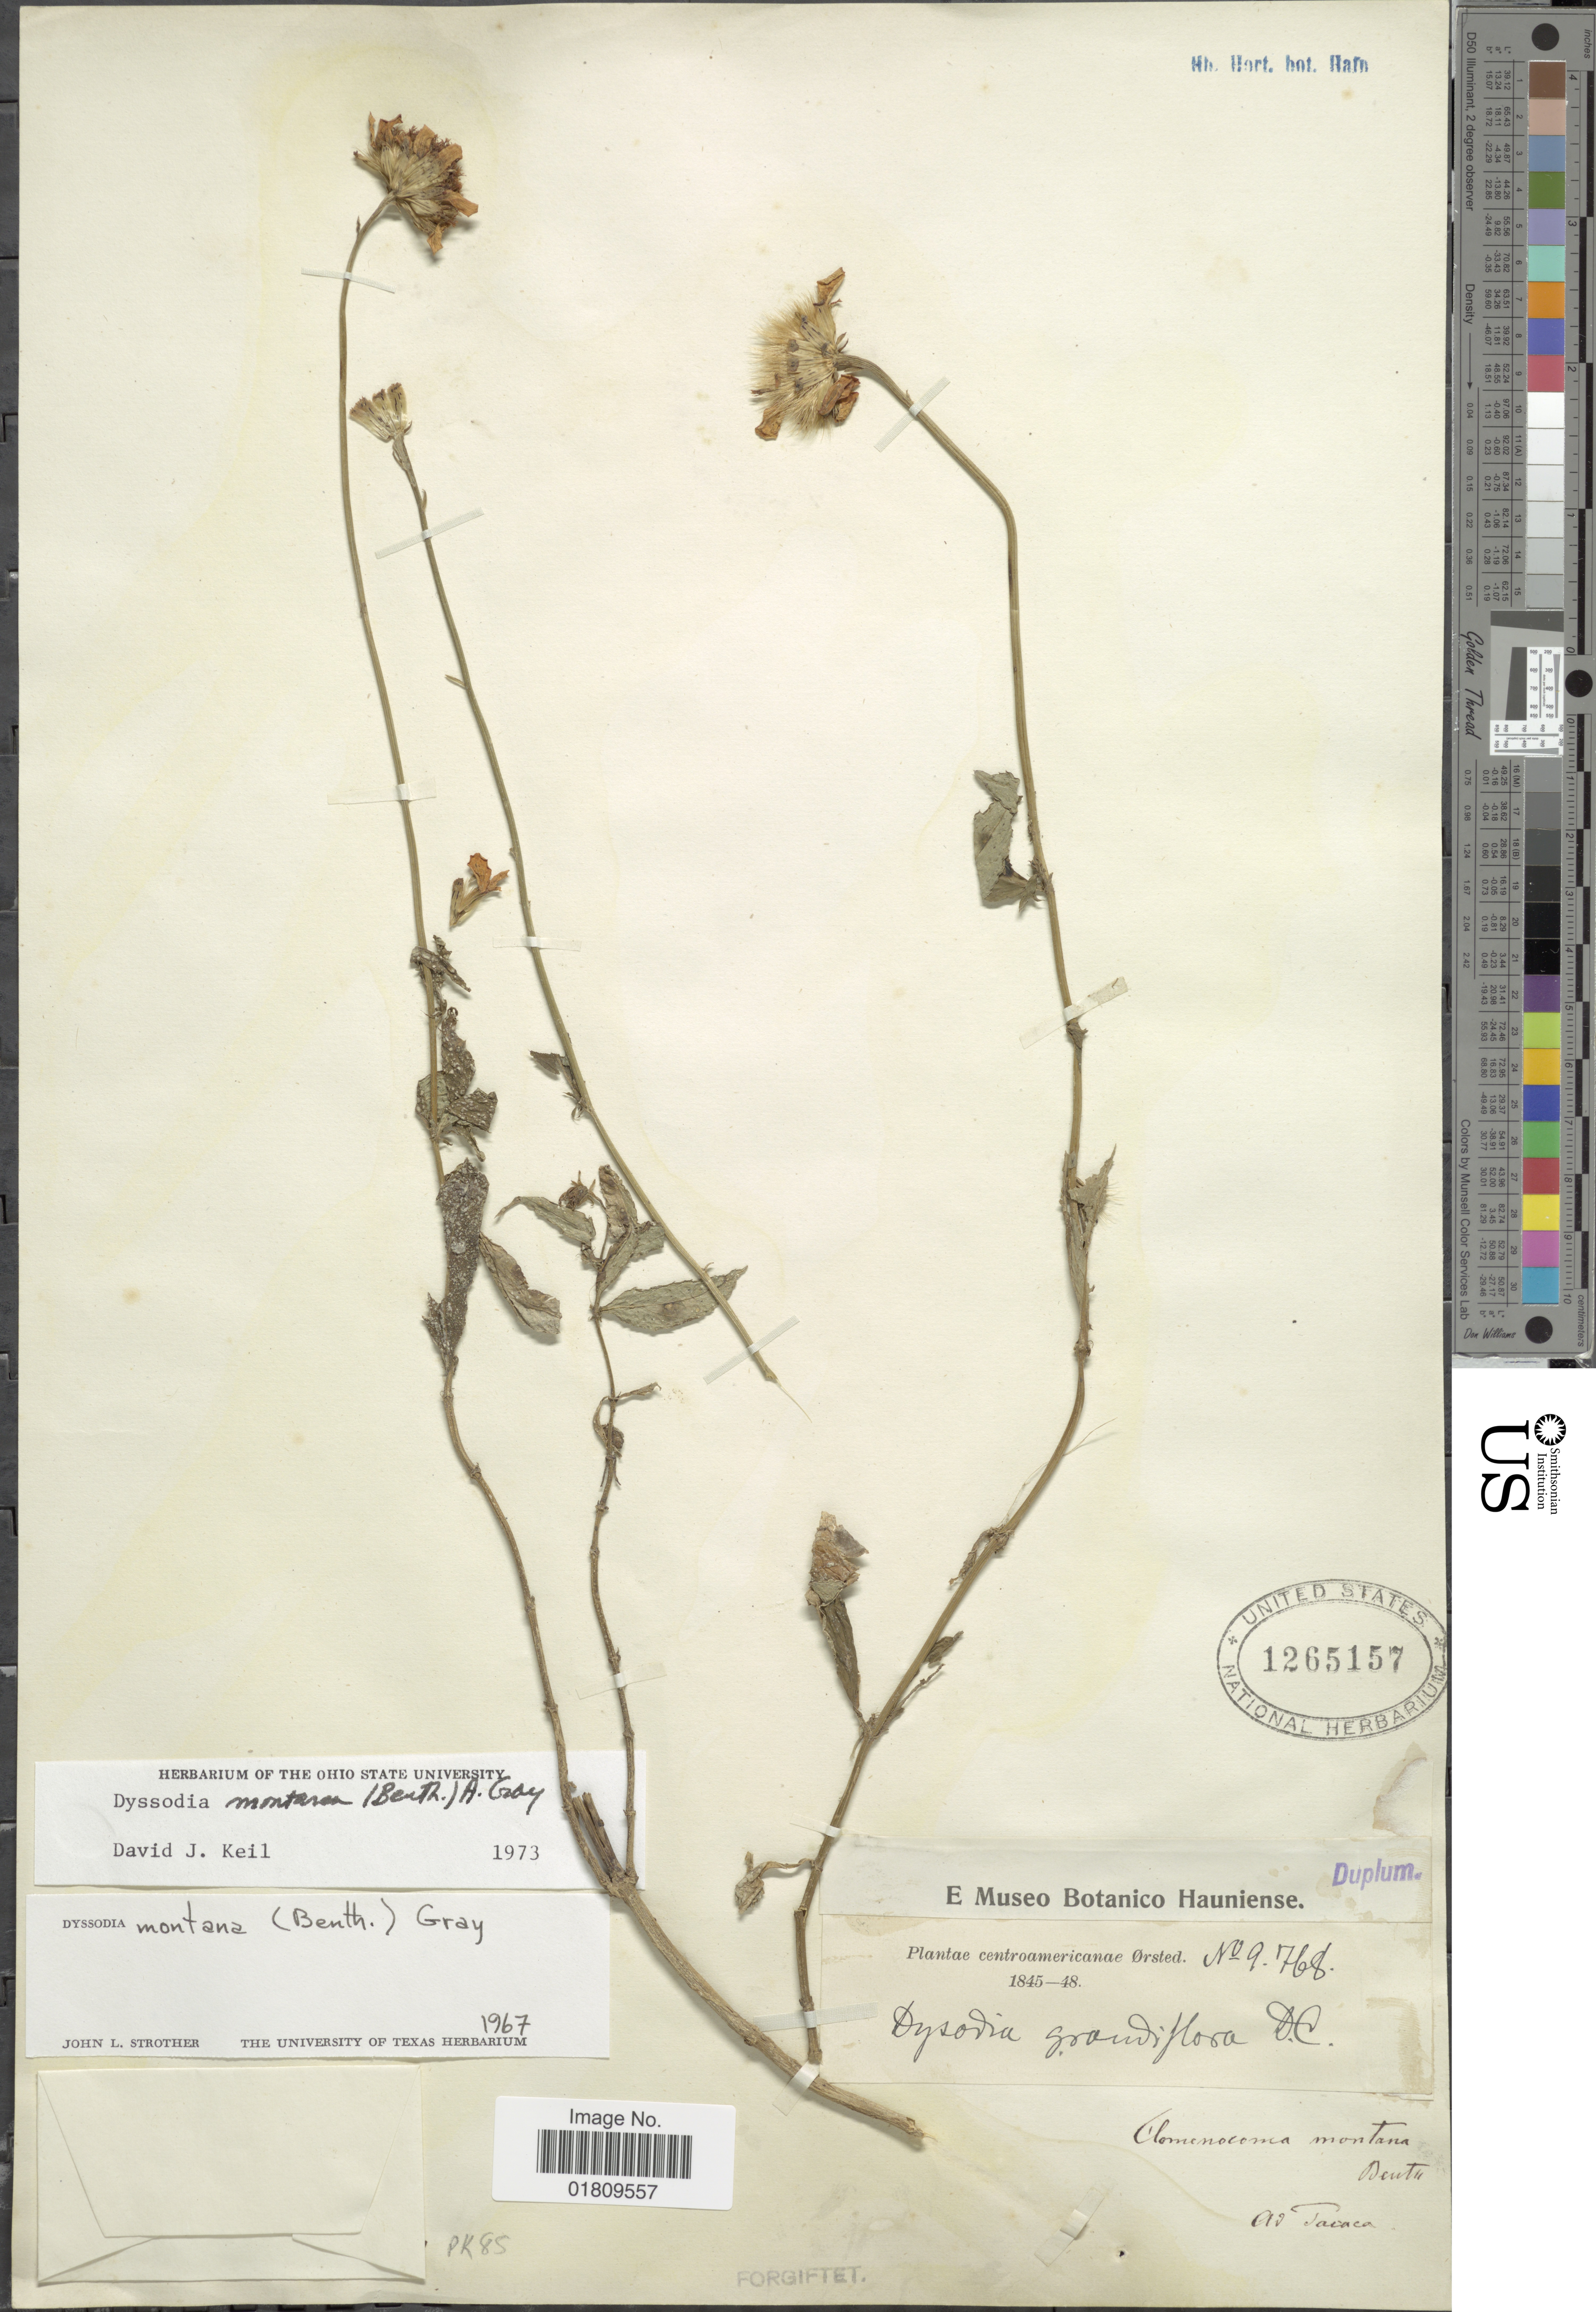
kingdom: Plantae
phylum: Tracheophyta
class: Magnoliopsida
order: Asterales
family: Asteraceae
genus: Dyssodia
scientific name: Dyssodia montana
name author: (Benth.) A. Gray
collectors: Ørsted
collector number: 9768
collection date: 1845/1848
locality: Centroamericanae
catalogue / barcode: US 1265157